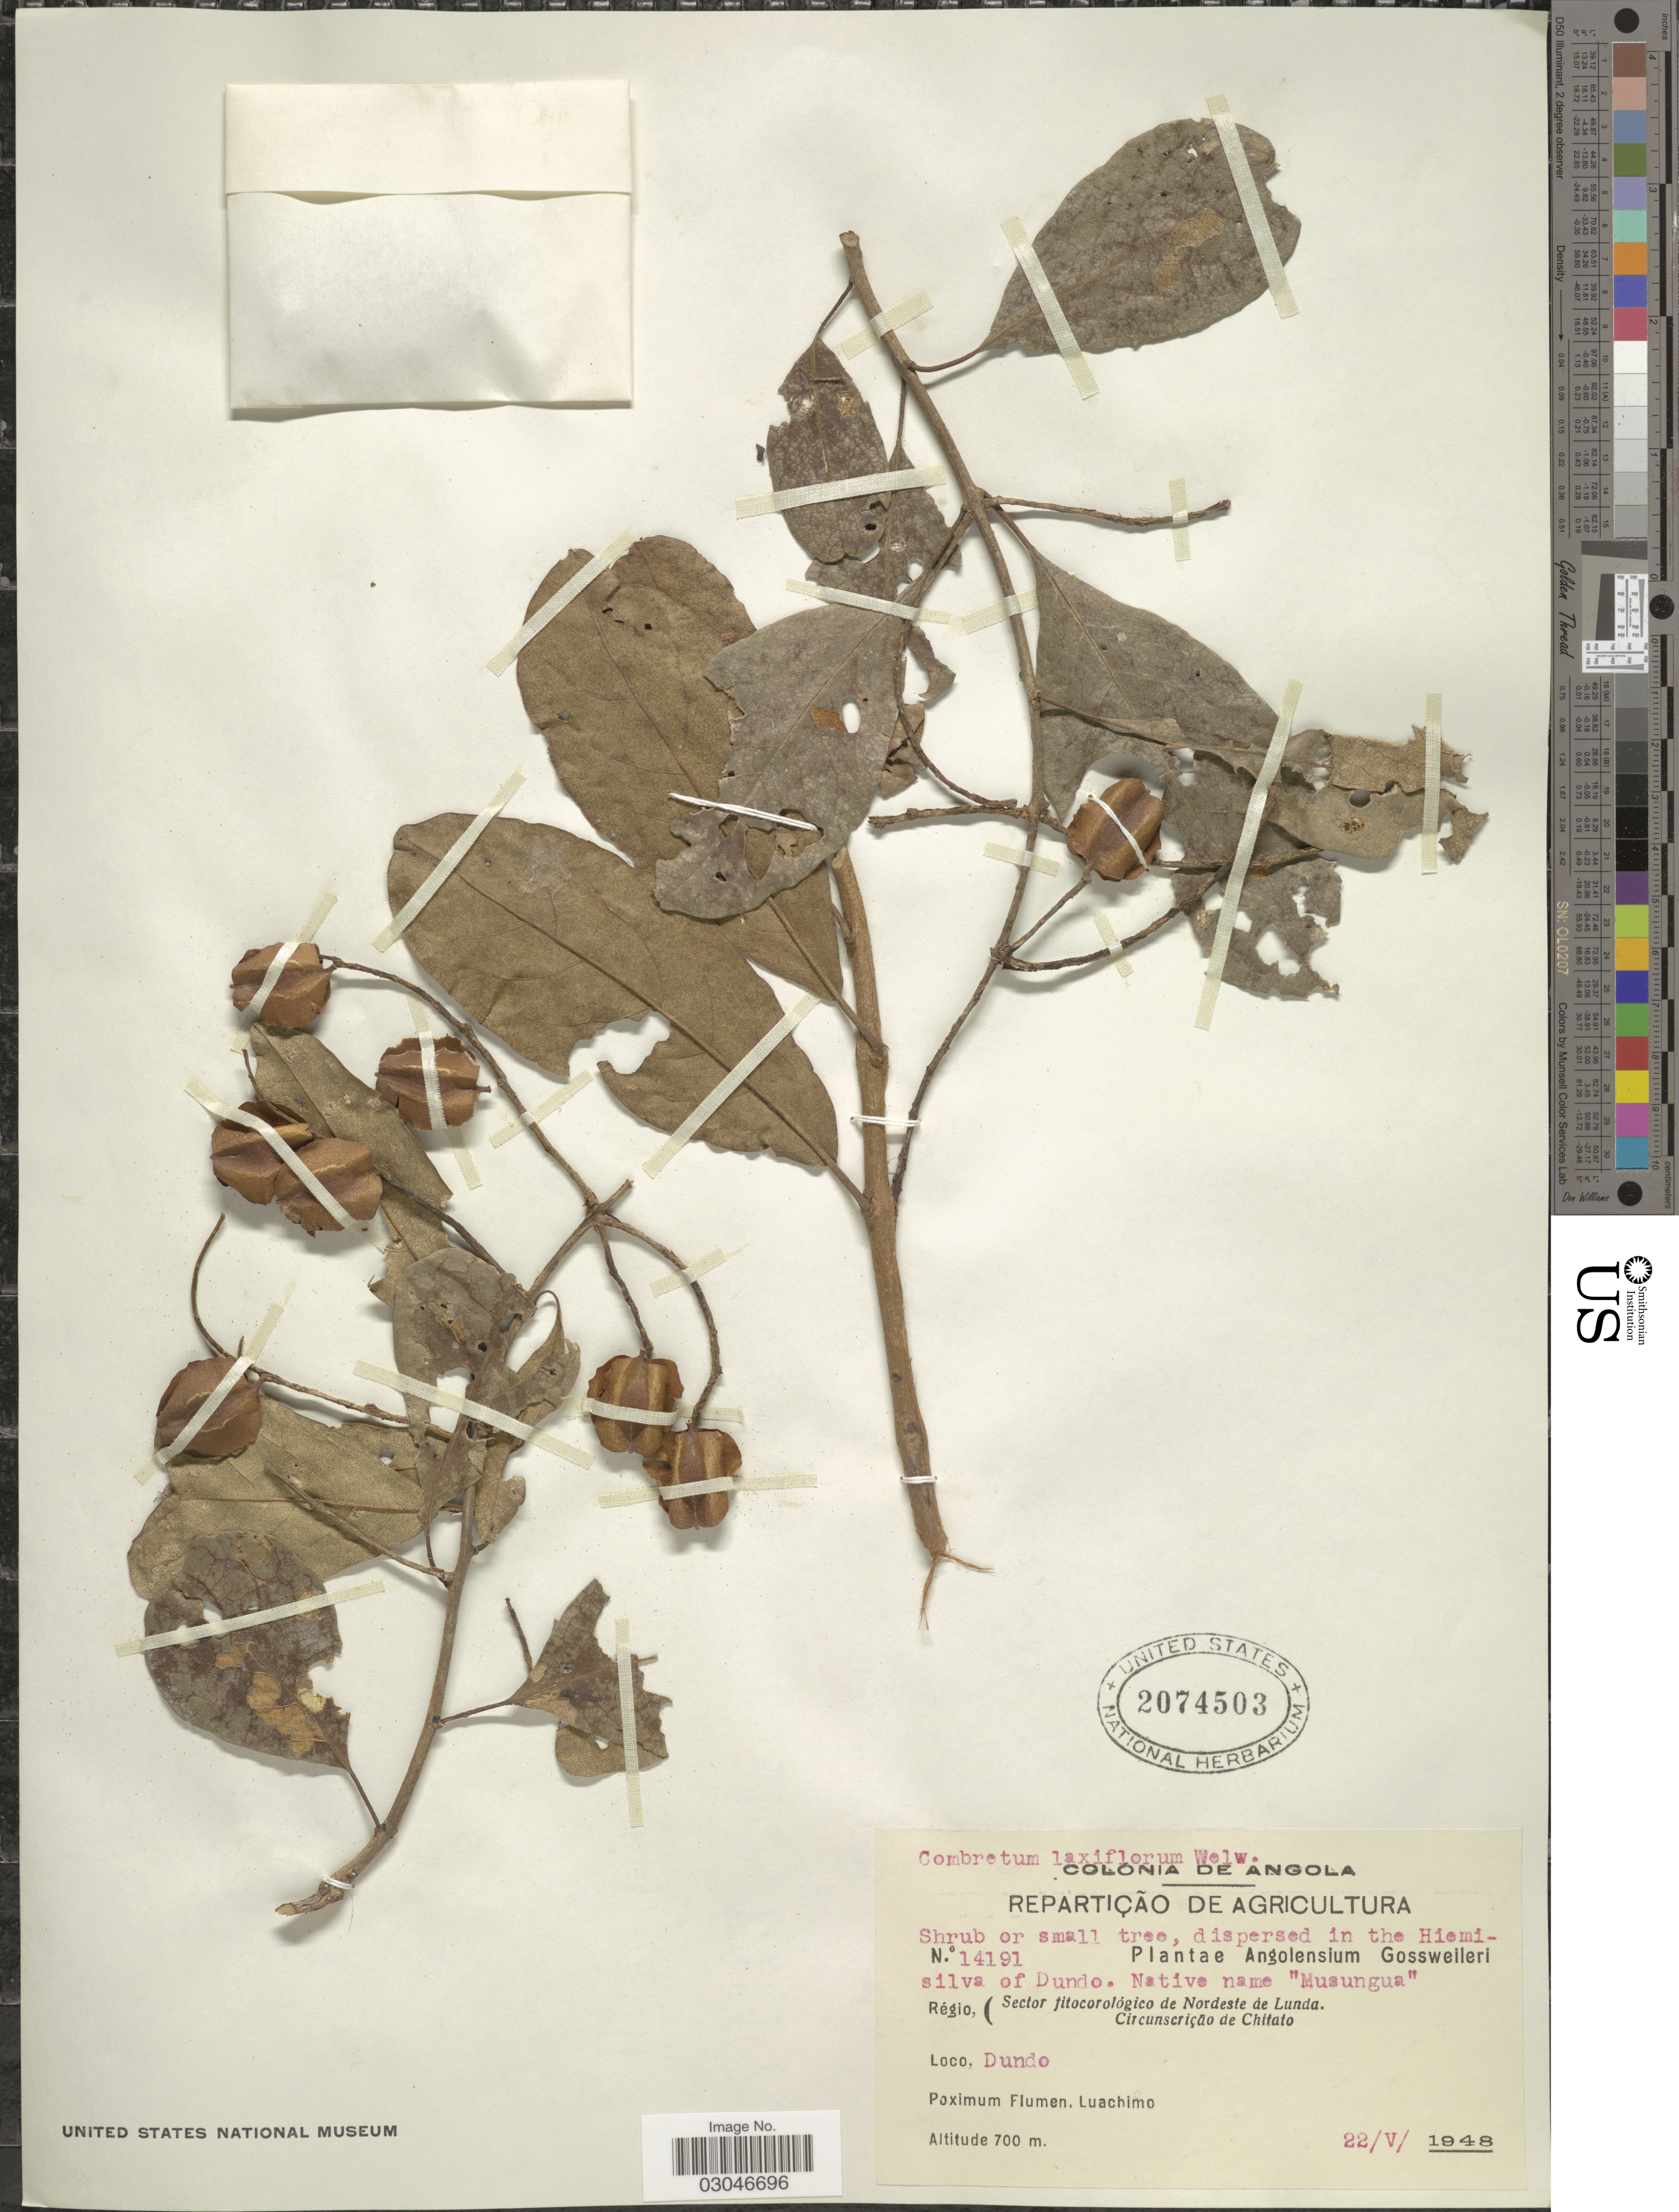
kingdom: Plantae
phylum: Tracheophyta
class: Magnoliopsida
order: Myrtales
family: Combretaceae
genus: Combretum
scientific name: Combretum laxiflorum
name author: Welw. ex Laws.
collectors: -. Gossweiler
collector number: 14191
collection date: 1948-05-22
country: Angola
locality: Régio, (Sector fitocorológico de Nordeste de Lunda. Circunscrição de Chitato. Dundo. Luachimo.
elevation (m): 700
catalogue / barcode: US 2074503